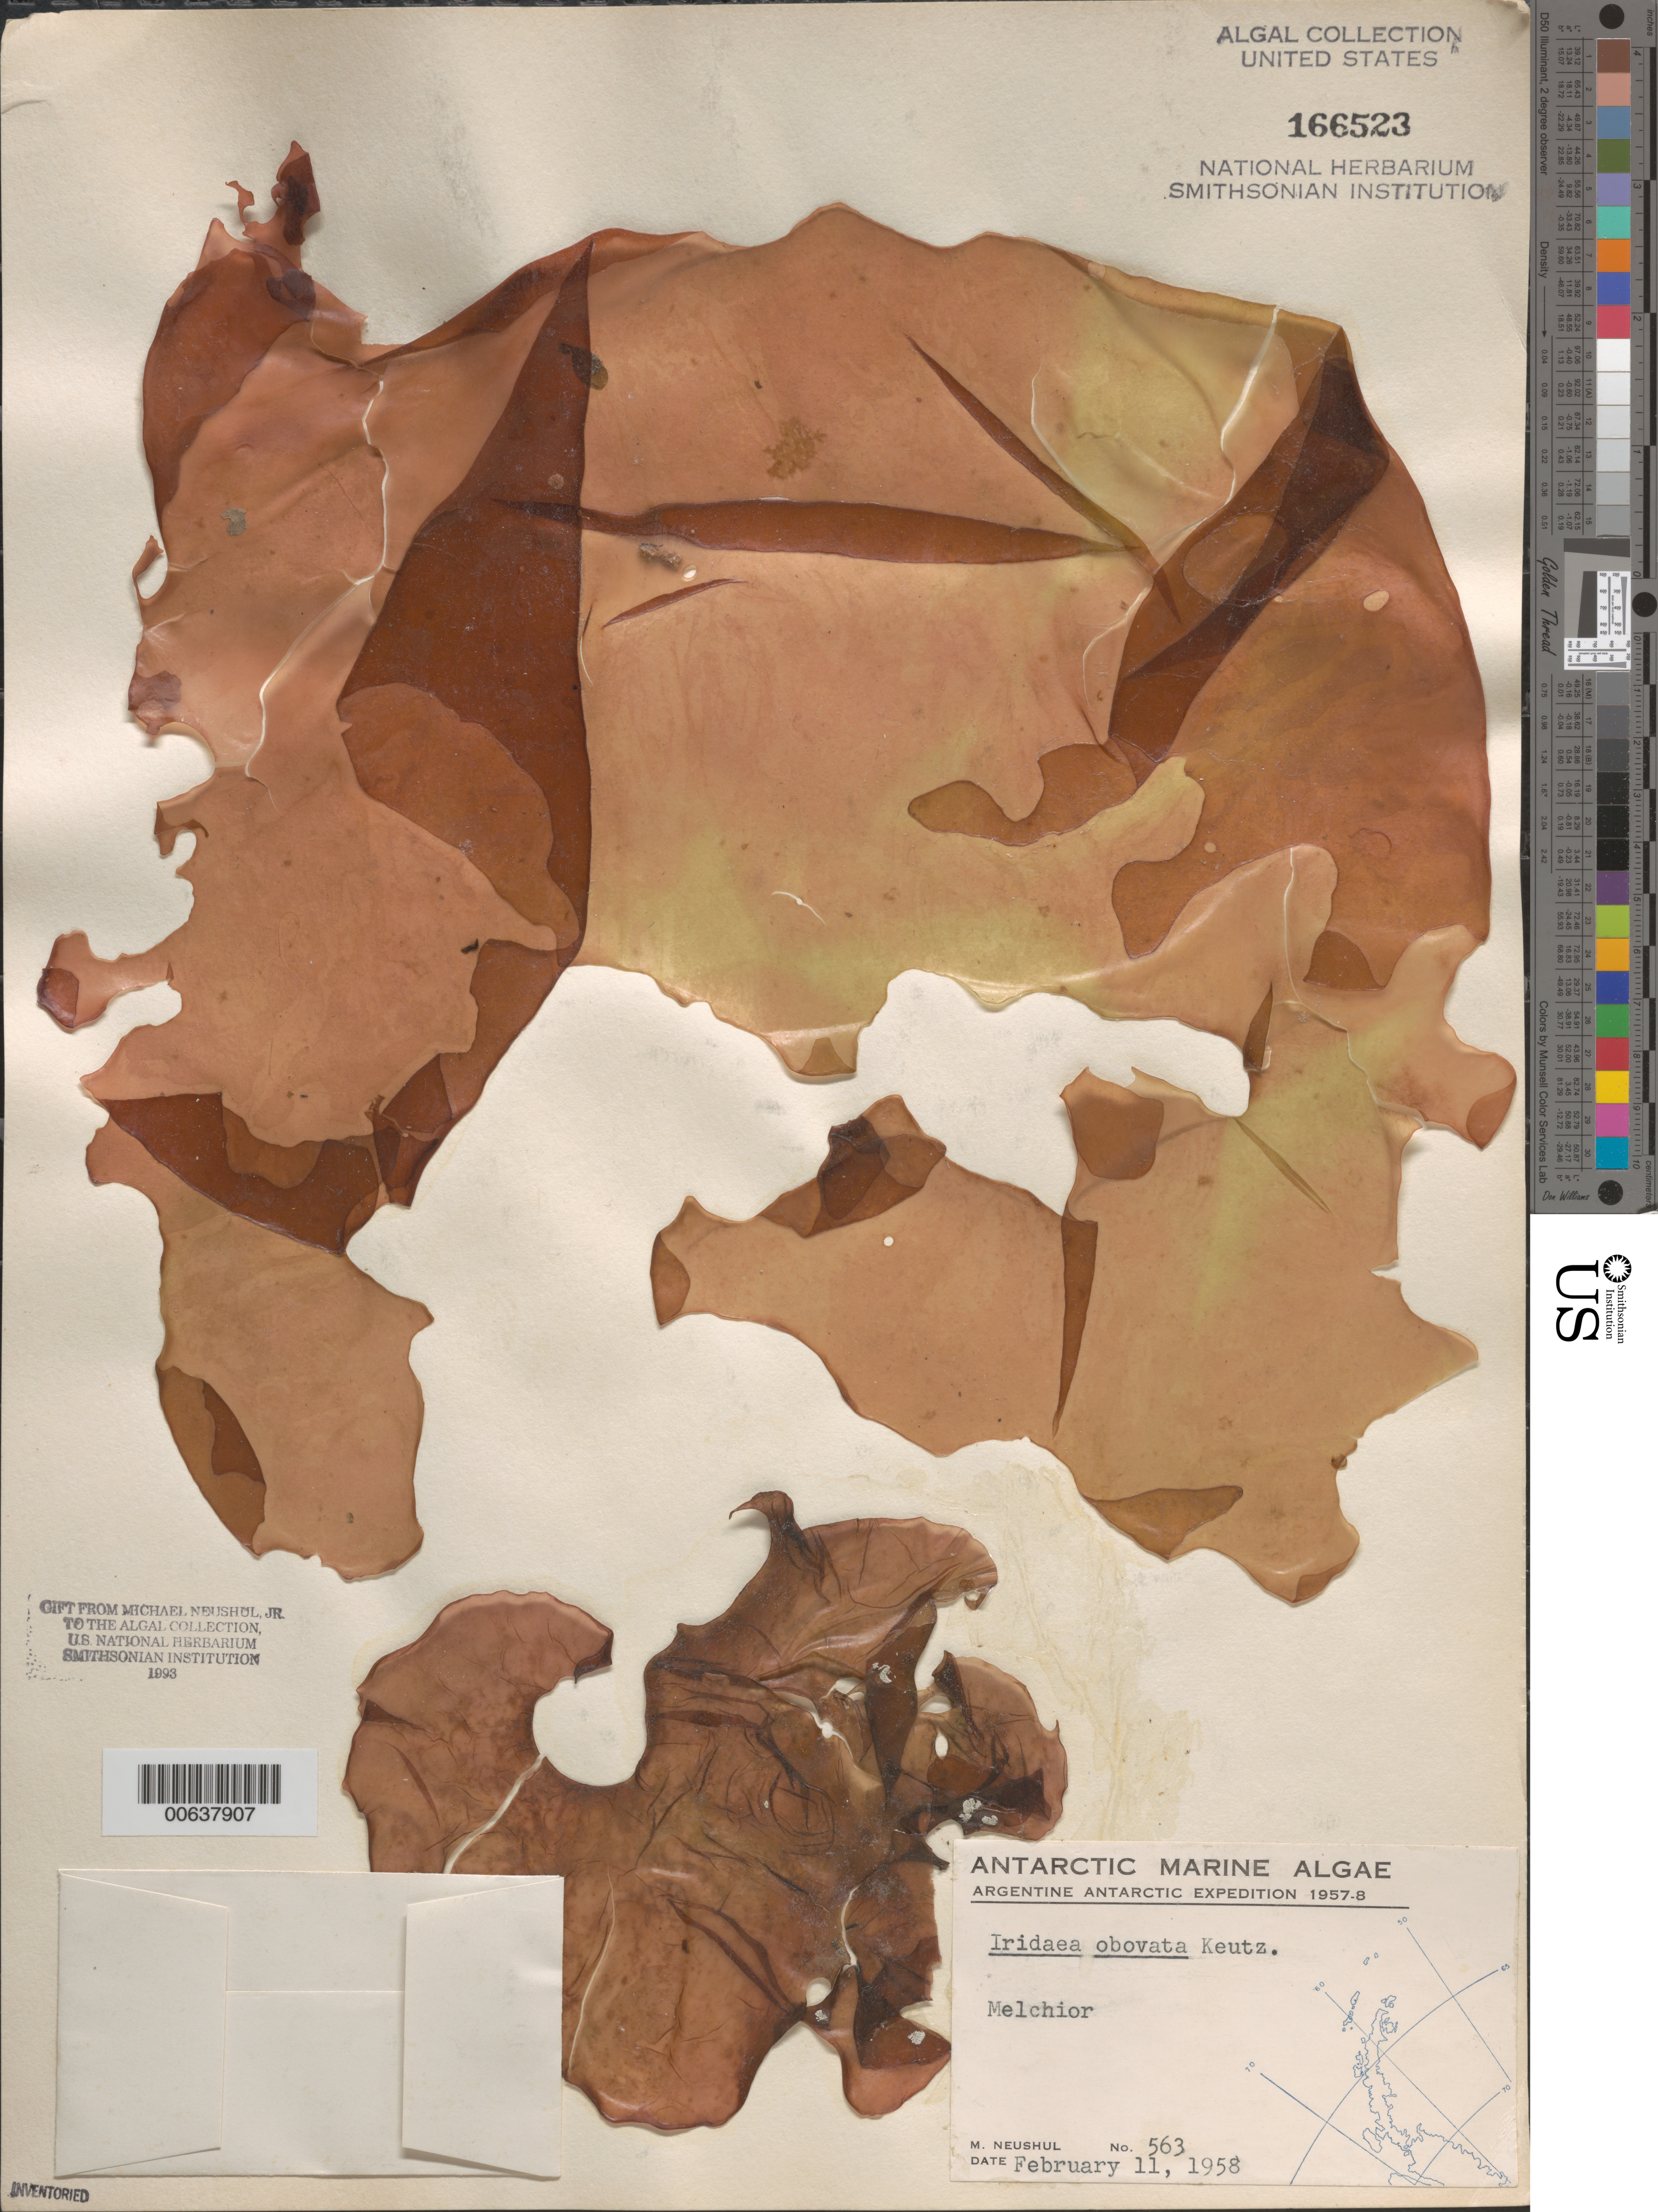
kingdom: Plantae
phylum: Rhodophyta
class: Florideophyceae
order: Gigartinales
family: Gigartinaceae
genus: Iridaea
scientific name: Iridaea cordata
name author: (Turner) Bory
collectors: M. Neushul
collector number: Neushul 563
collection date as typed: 11 Feb 1958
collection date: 1958-02-11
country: Antarctica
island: Melchior Islands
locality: Melchior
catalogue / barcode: US 166523